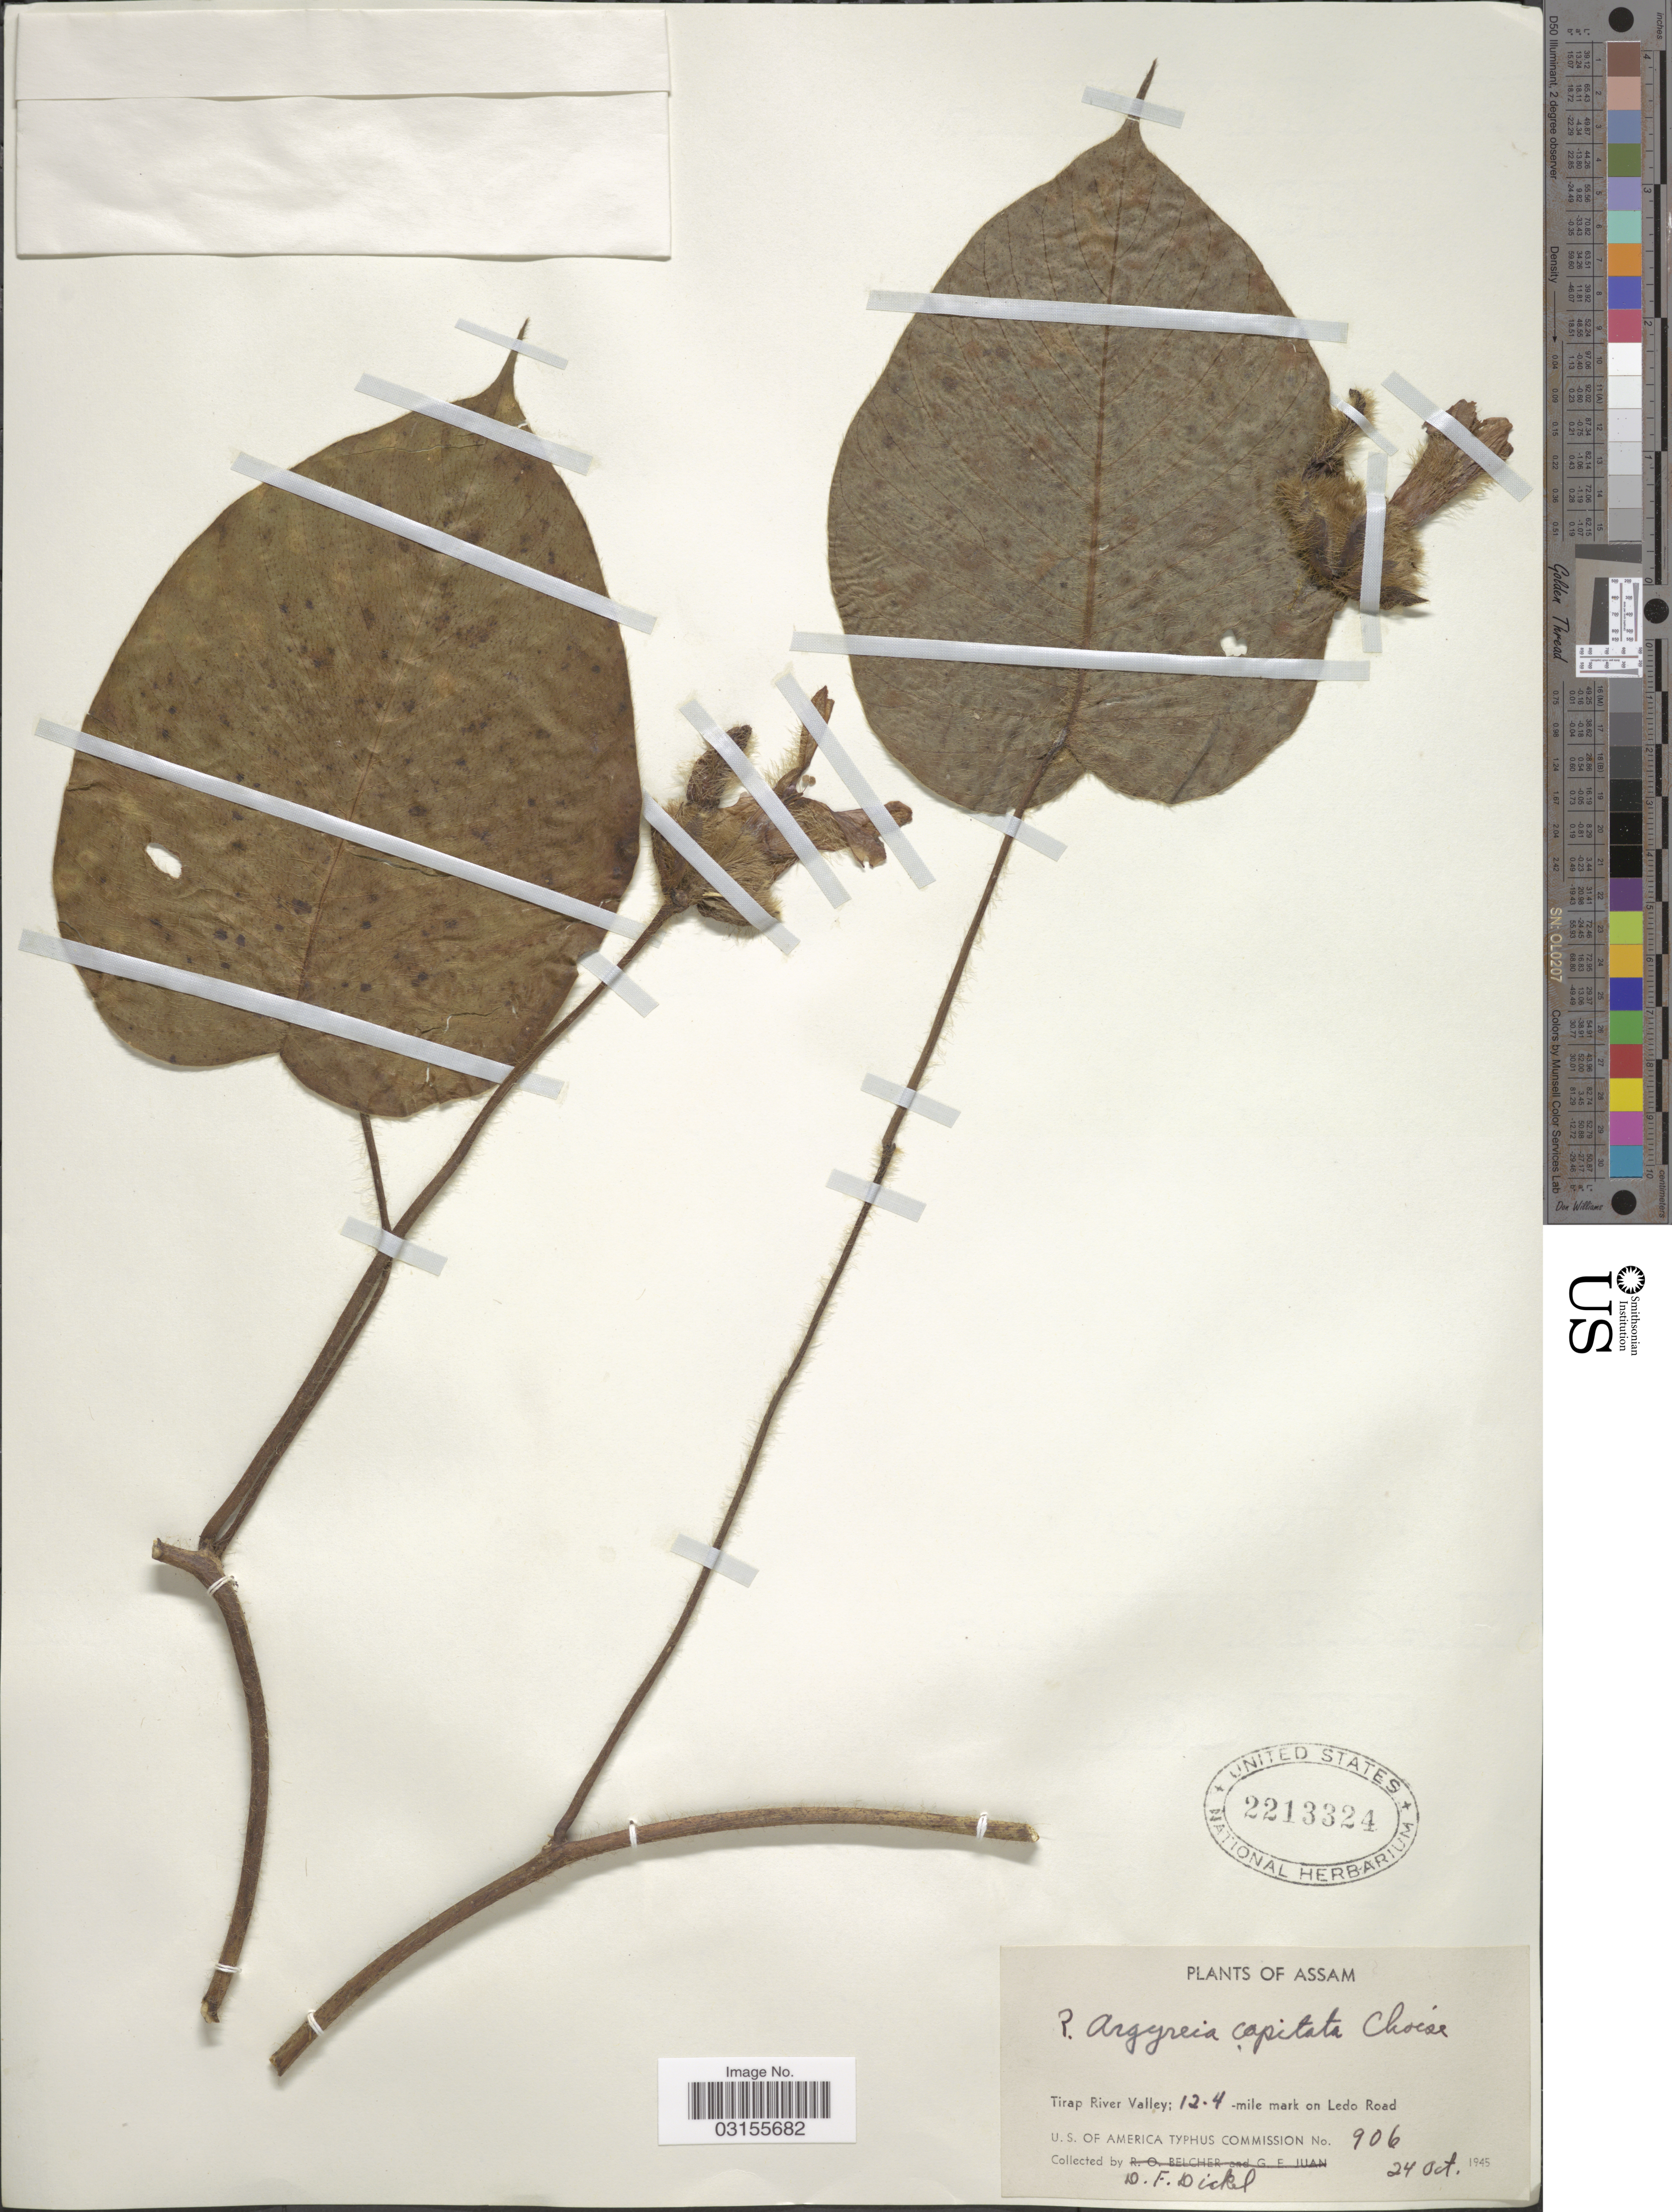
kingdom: Plantae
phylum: Tracheophyta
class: Magnoliopsida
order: Solanales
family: Convolvulaceae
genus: Argyreia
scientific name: Argyreia capitata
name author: (Vahl) Choisy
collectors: Dickel, D.F.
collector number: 906?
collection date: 1945-10-24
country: India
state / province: Assam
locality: Tirap River Valley; 12.4 - mile mark on Ledo Road.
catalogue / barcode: US 2213324